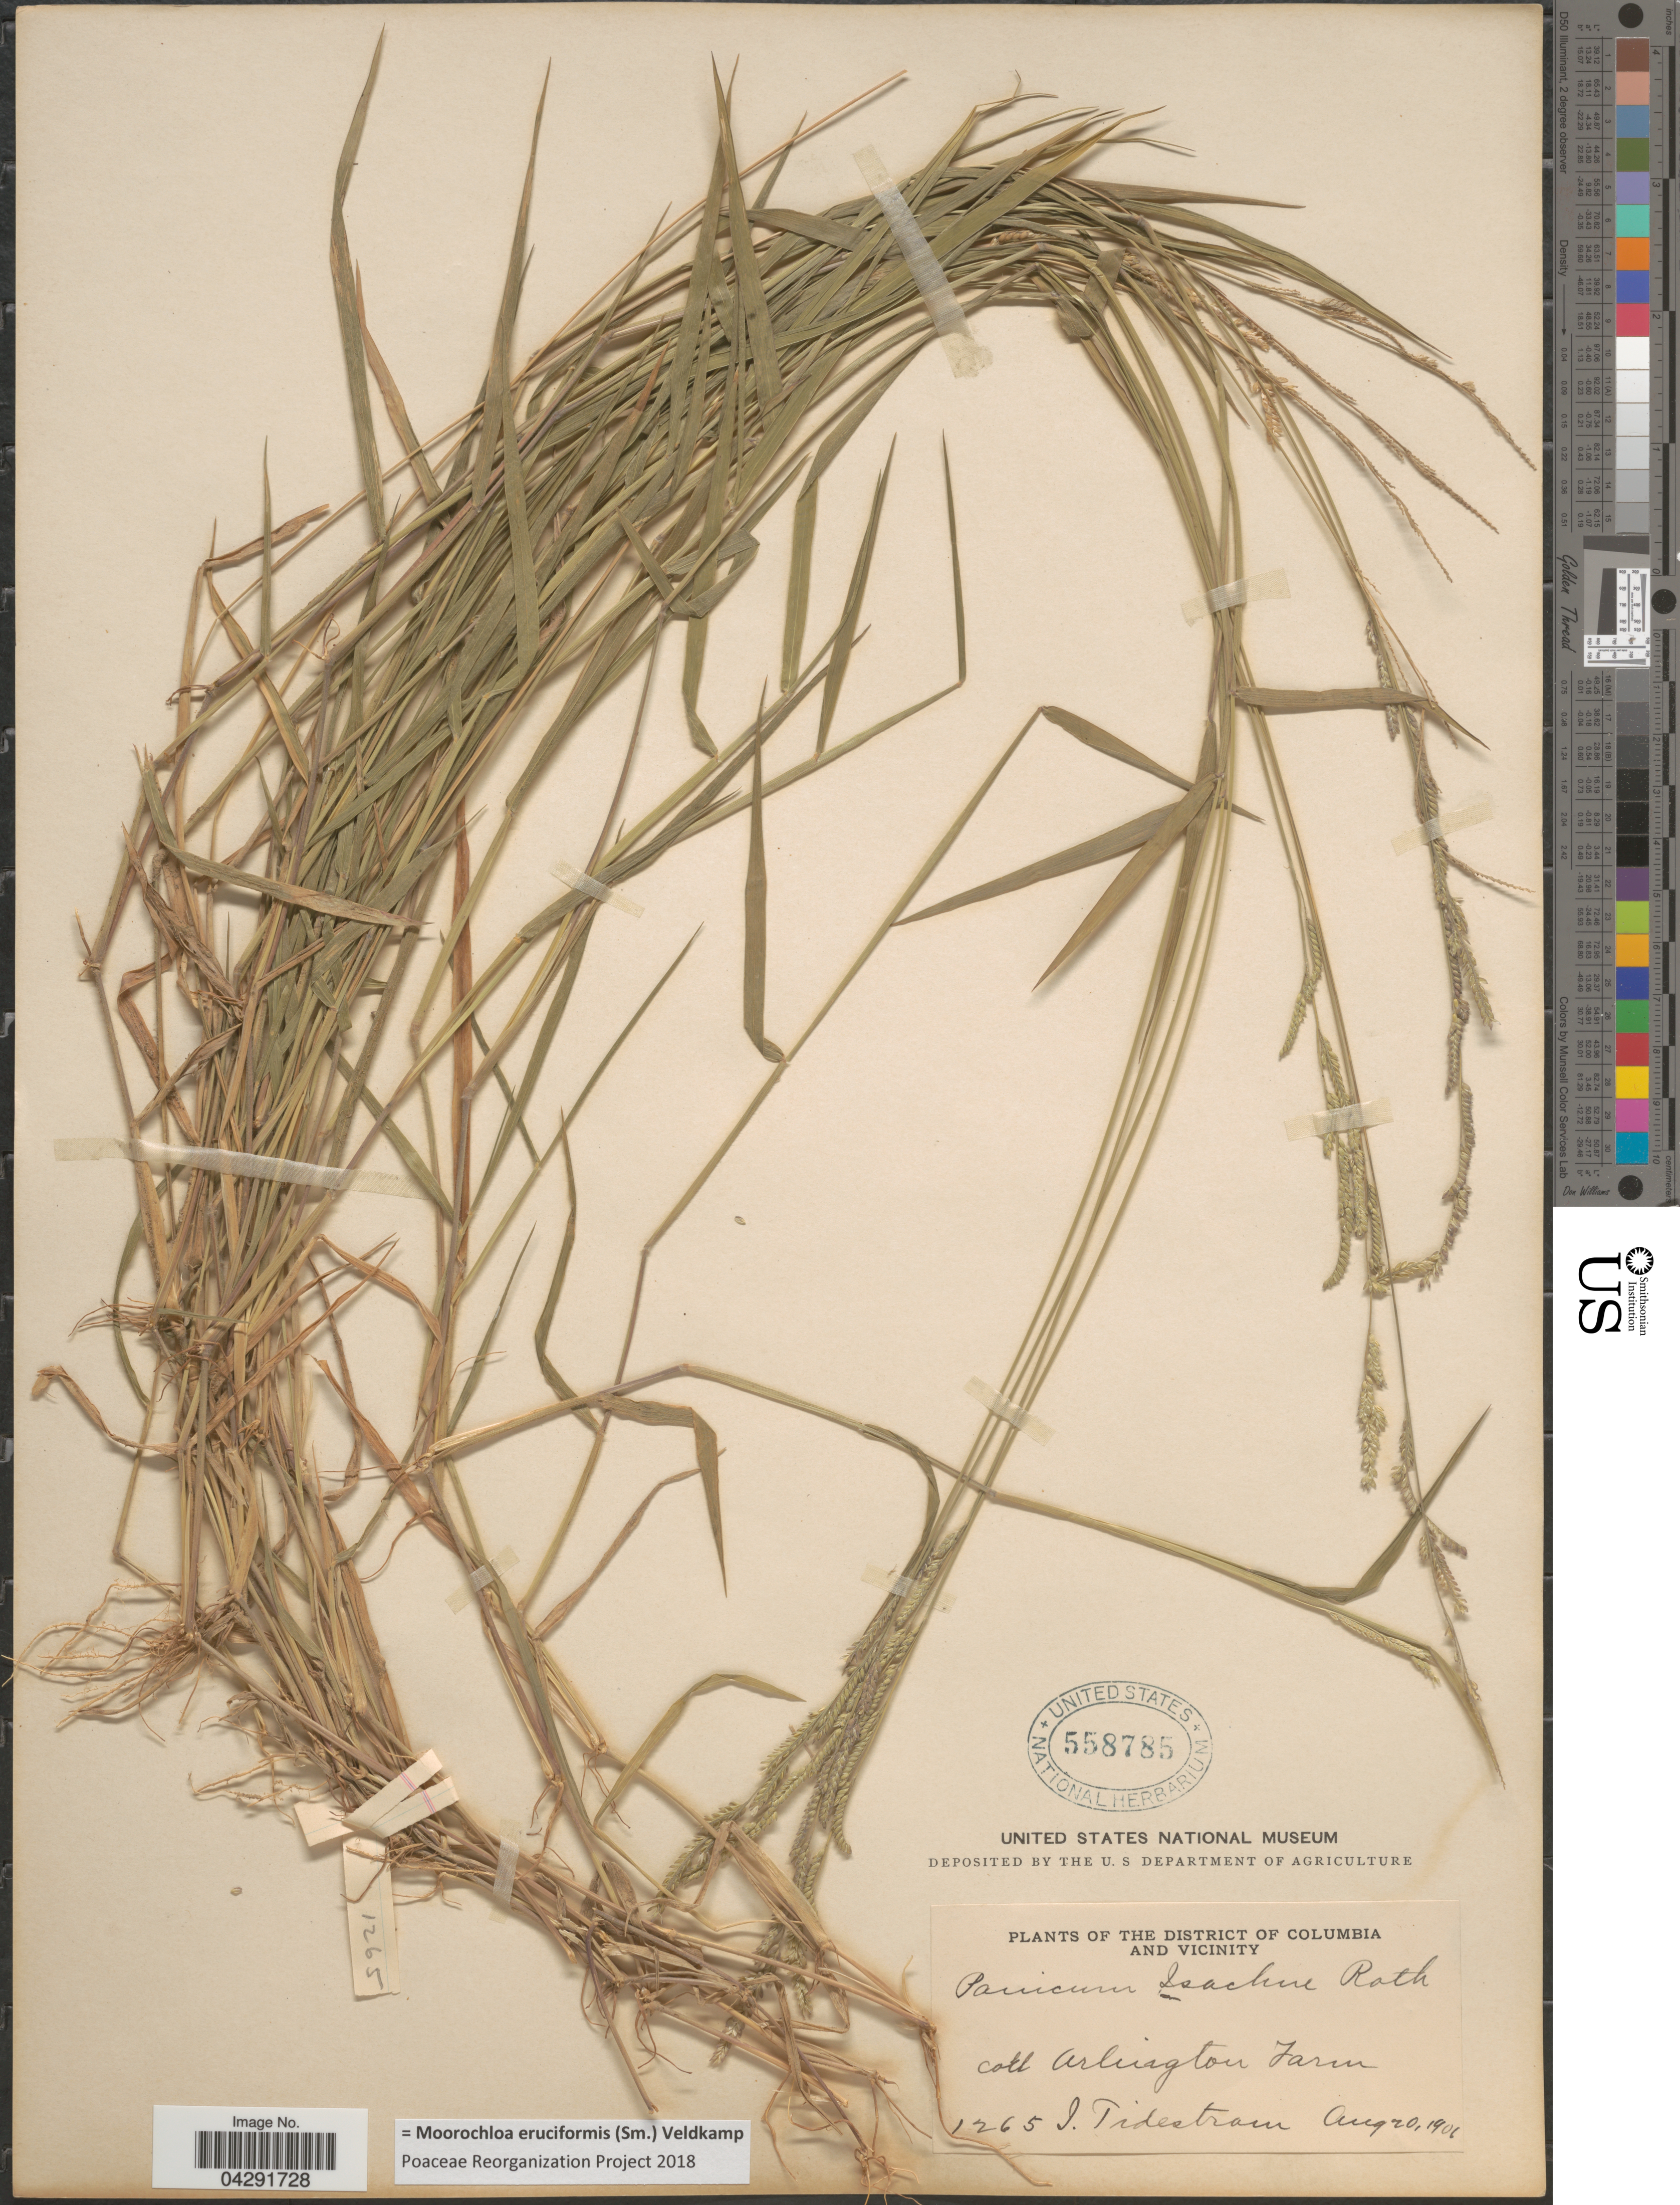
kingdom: Plantae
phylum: Tracheophyta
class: Liliopsida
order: Poales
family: Poaceae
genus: Moorochloa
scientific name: Moorochloa eruciformis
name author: (Sm.) Veldkamp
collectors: I. F. Tidestrom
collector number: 1265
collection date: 1901-08-20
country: United States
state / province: District of Columbia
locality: The District of Columbia and Vicinity. Arlington Farm.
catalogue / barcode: US 558785